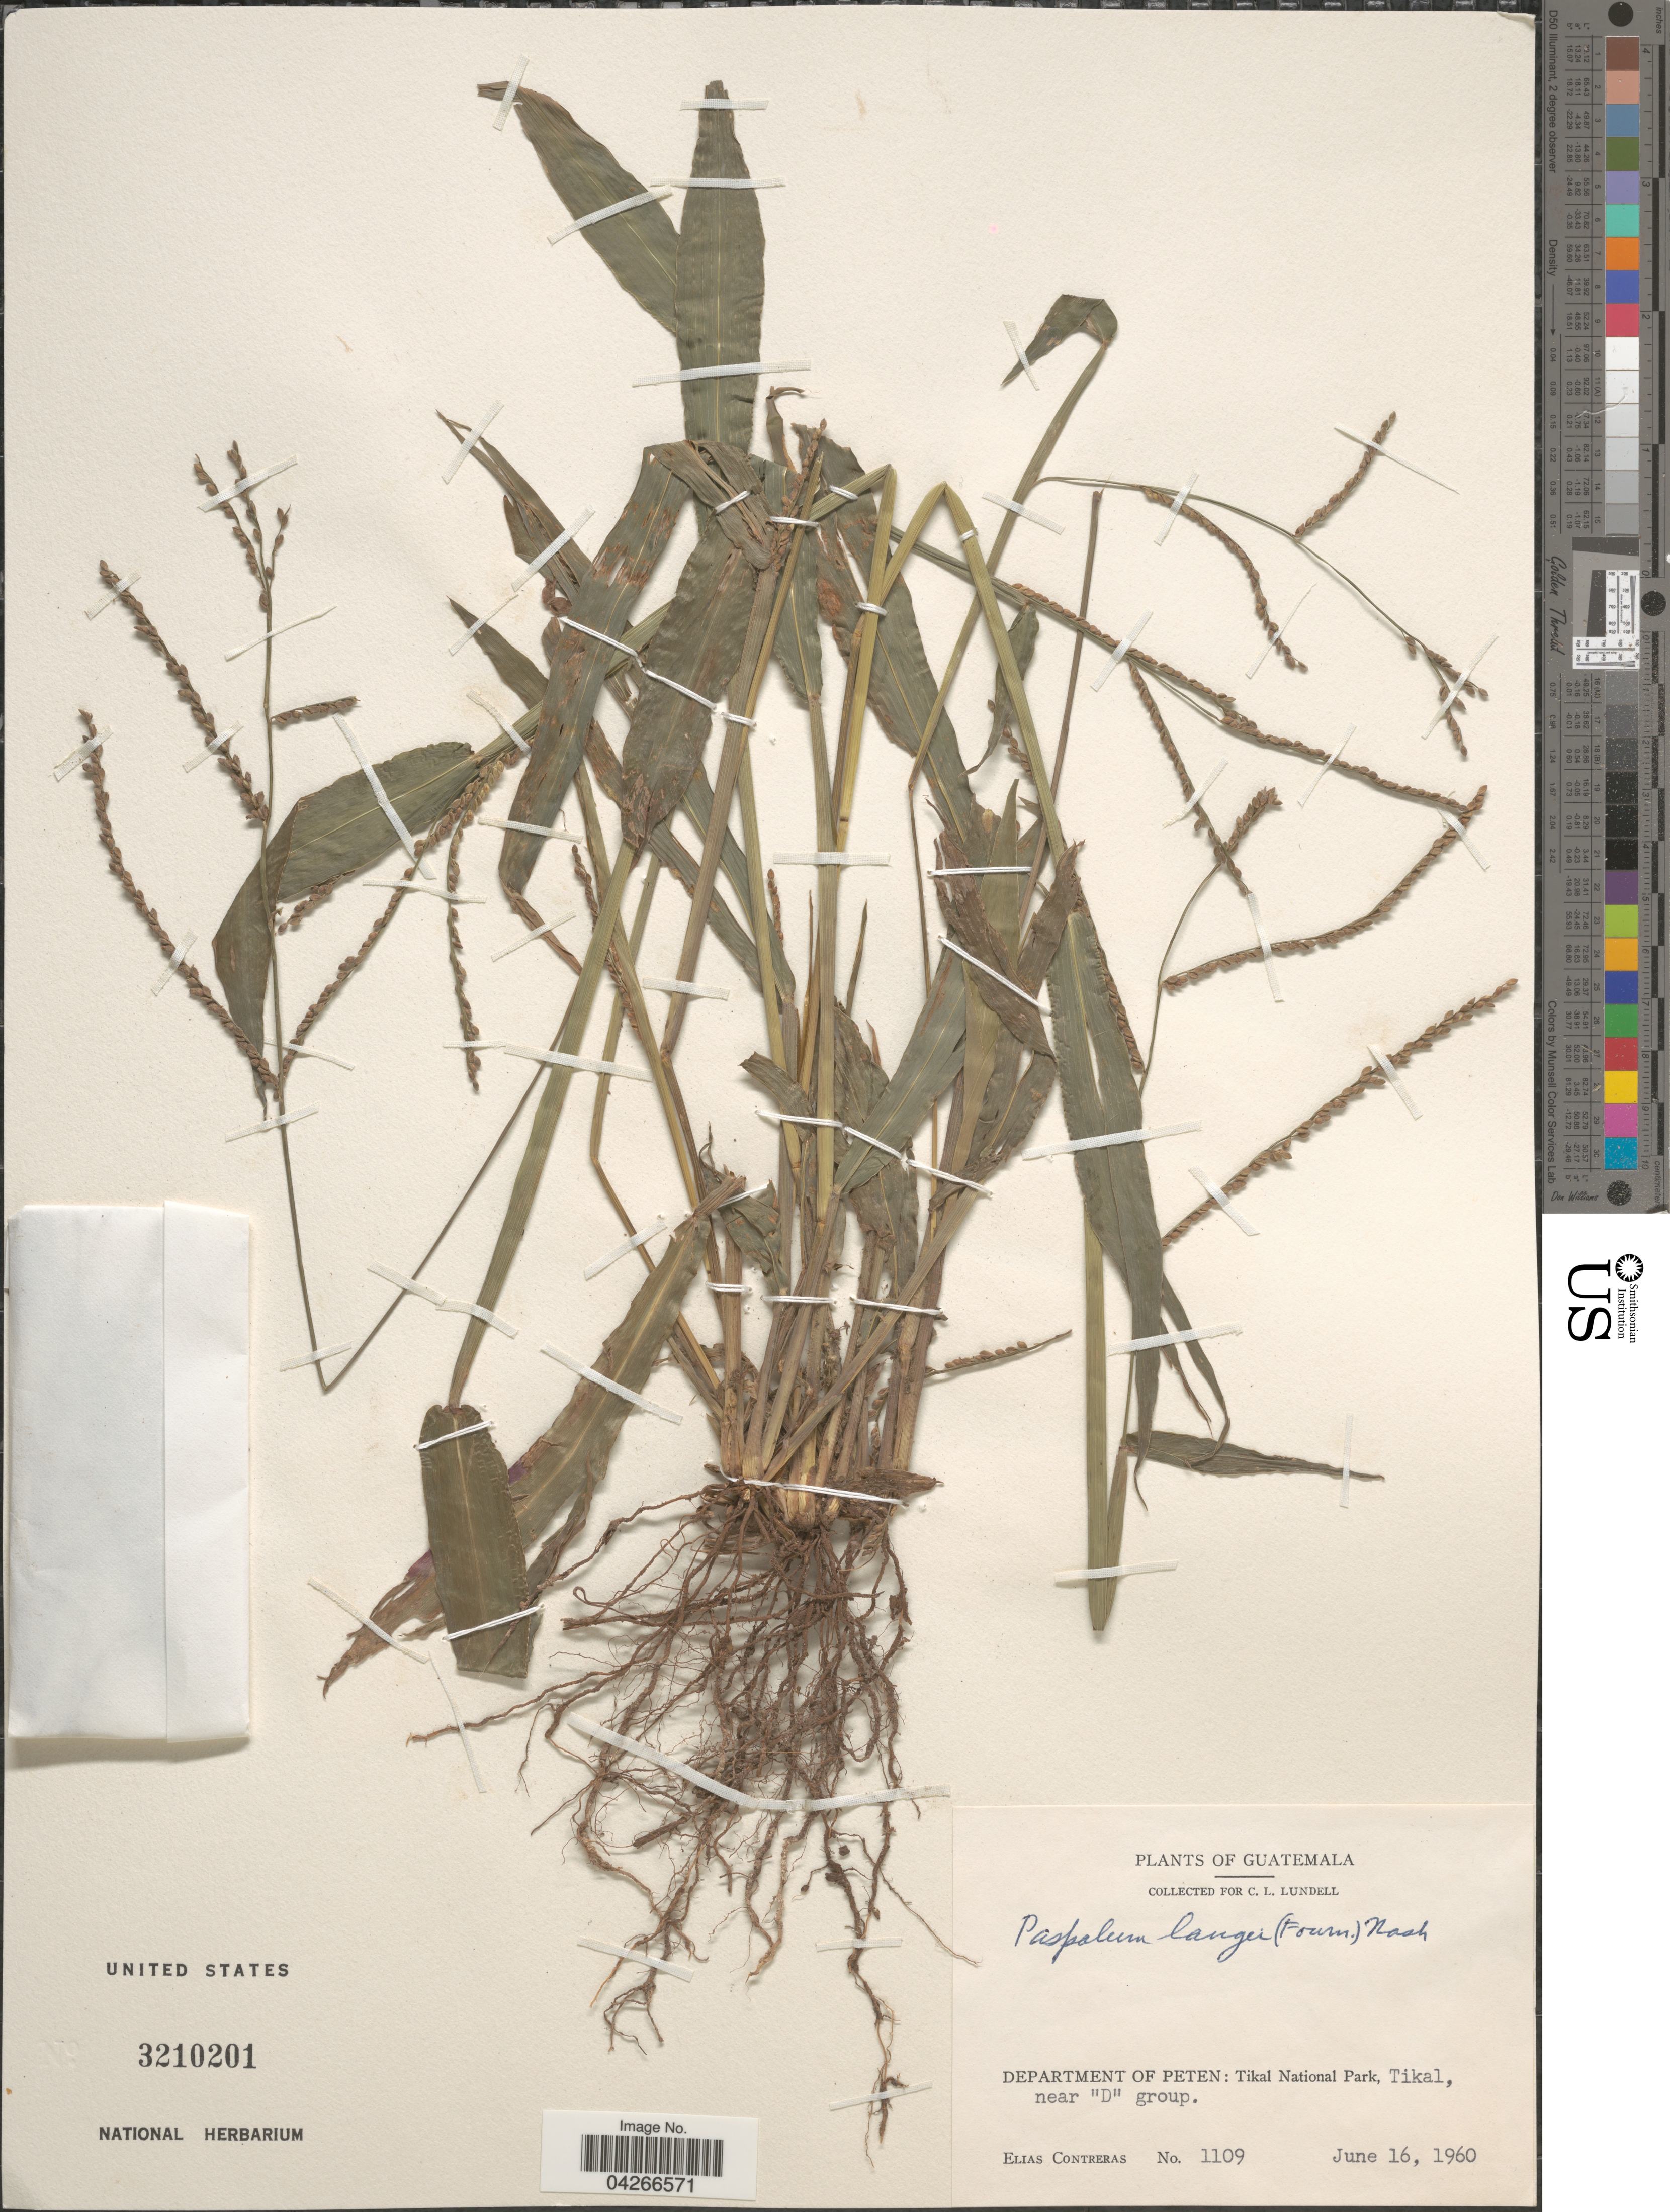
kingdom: Plantae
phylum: Tracheophyta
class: Liliopsida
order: Poales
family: Poaceae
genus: Paspalum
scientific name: Paspalum langei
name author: (E. Fourn.) Nash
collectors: E. Contreras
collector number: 1109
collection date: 1960-06-16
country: Guatemala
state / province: El Peten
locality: Department of Peten: Tikal National Park, Tikal, near "D" group.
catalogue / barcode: US 3210201